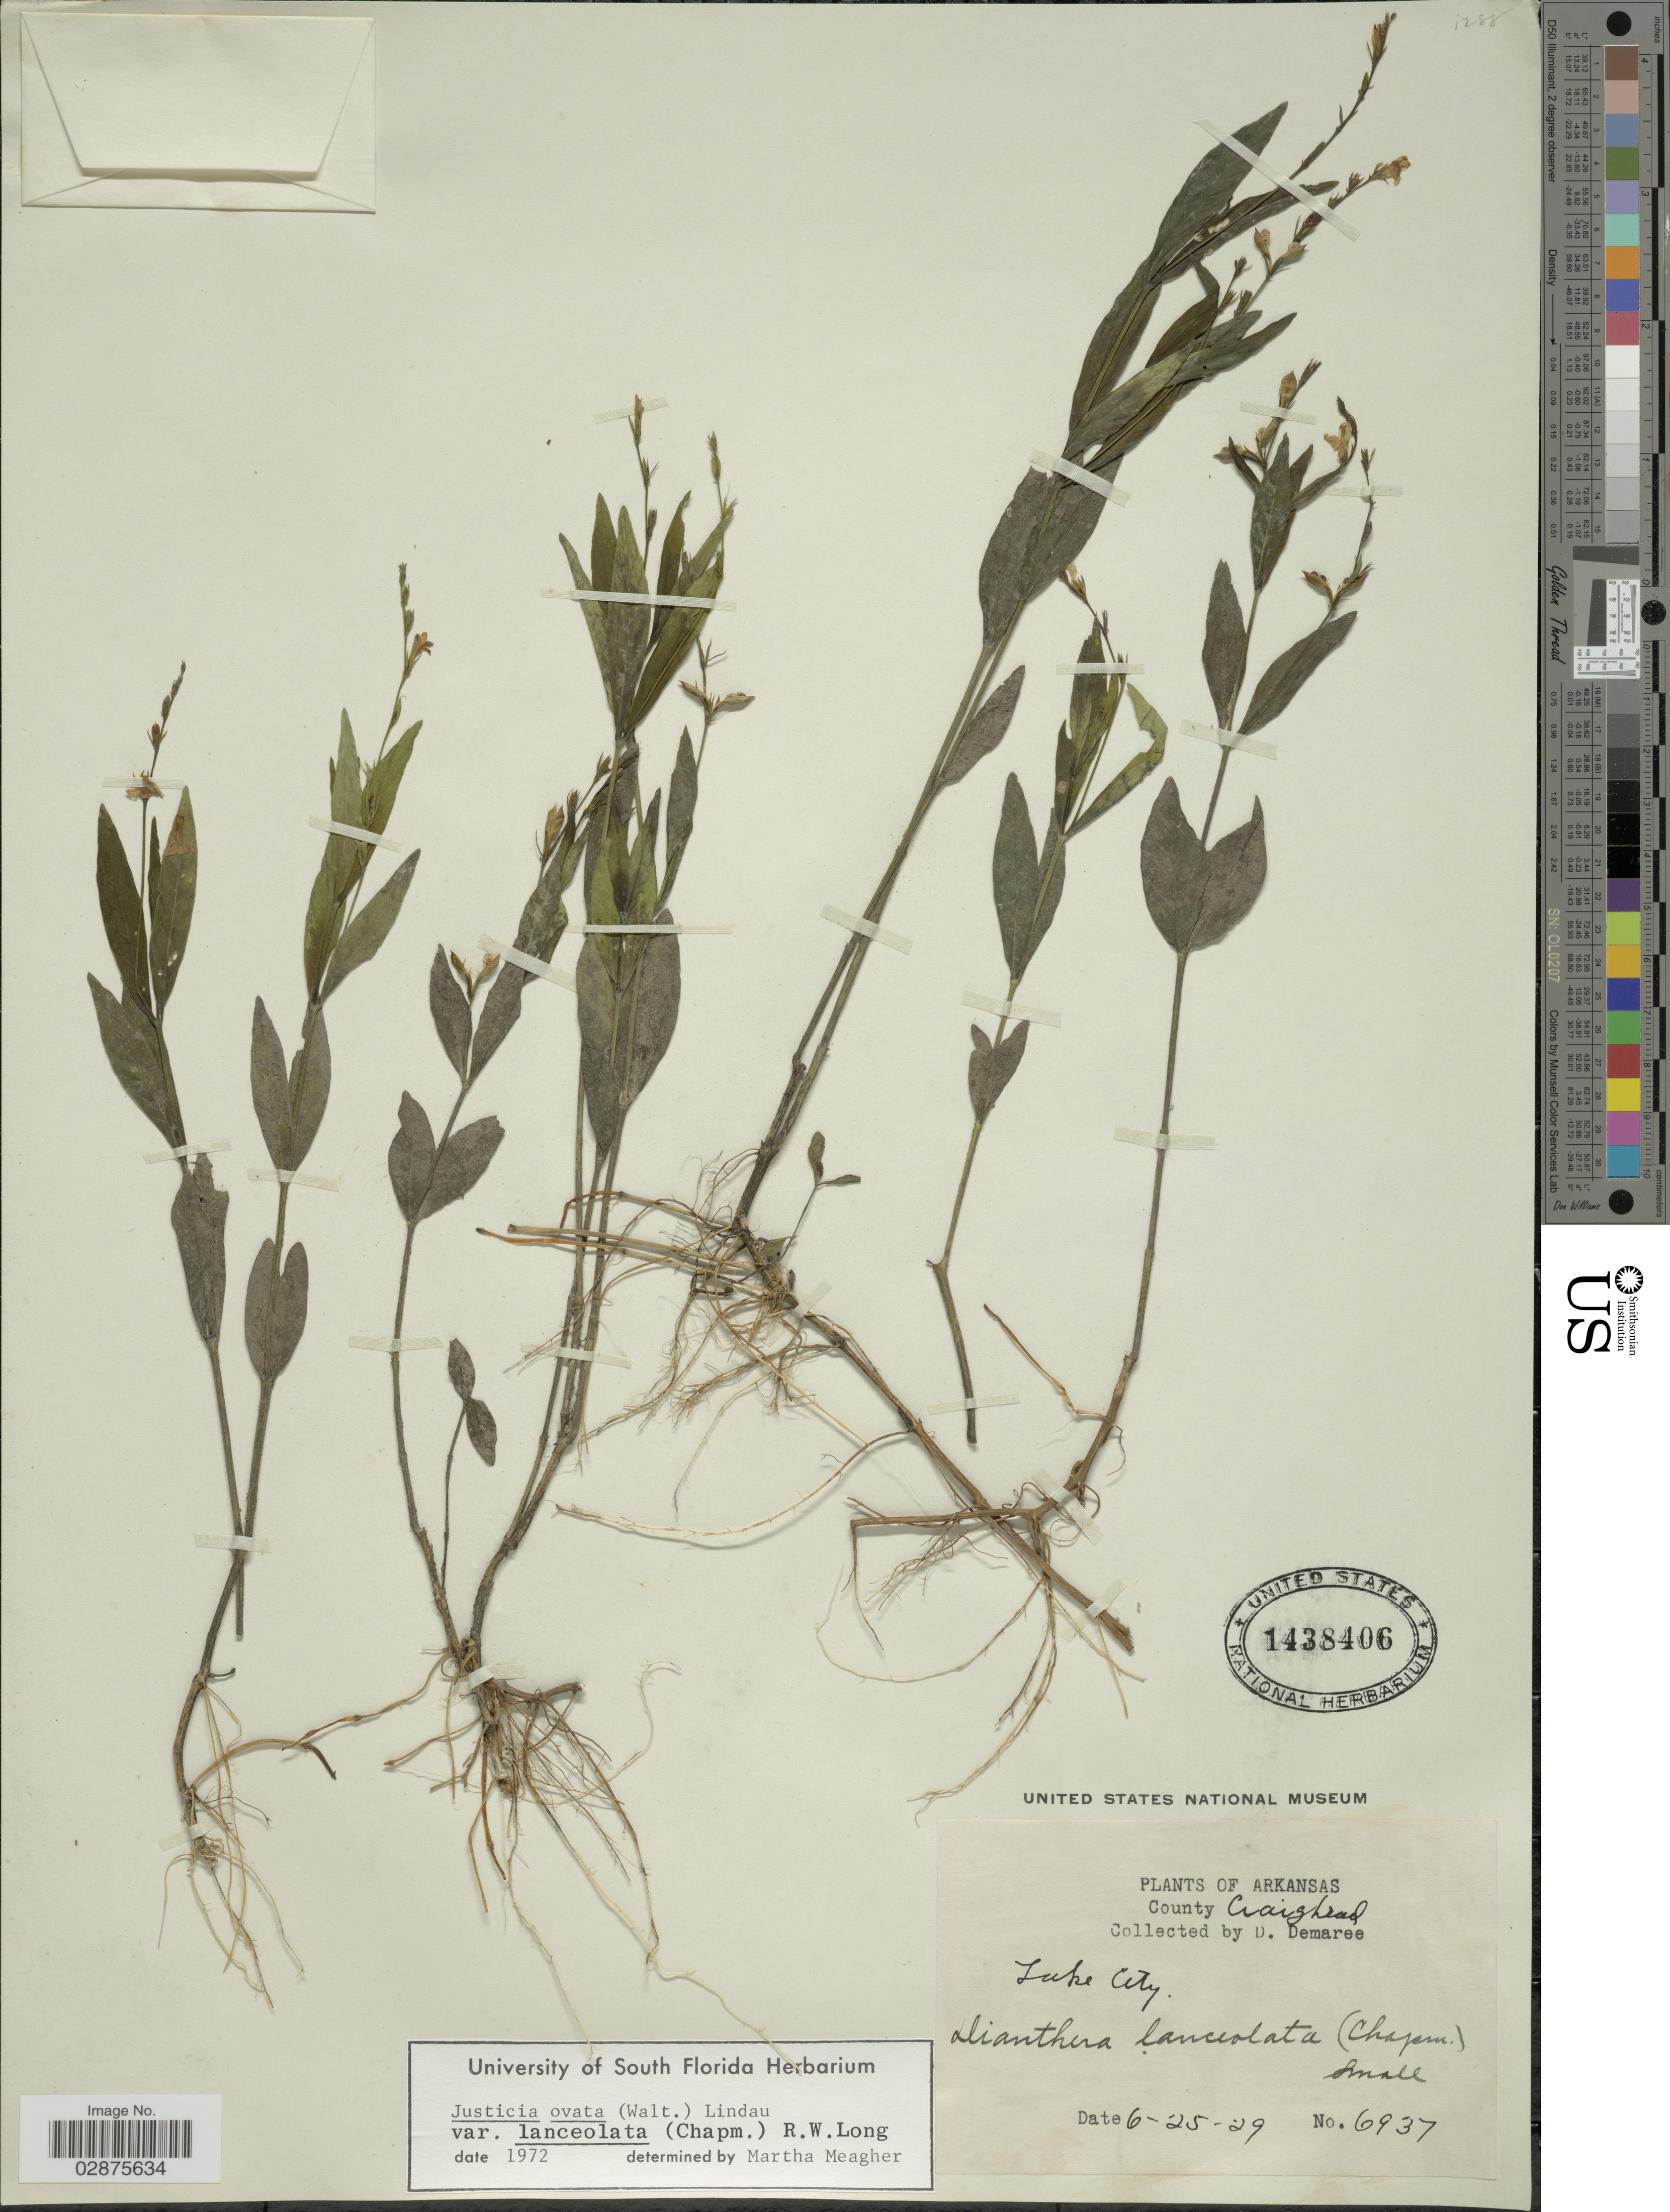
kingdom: Plantae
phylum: Tracheophyta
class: Magnoliopsida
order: Lamiales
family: Acanthaceae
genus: Justicia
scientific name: Justicia lanceolata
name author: (Chapm.) Small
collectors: D. Demaree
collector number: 6937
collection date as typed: Transcribed d/m/y: 25/6/29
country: United States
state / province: Arkansas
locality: County Craighead. Lake City.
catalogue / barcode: US 1438406